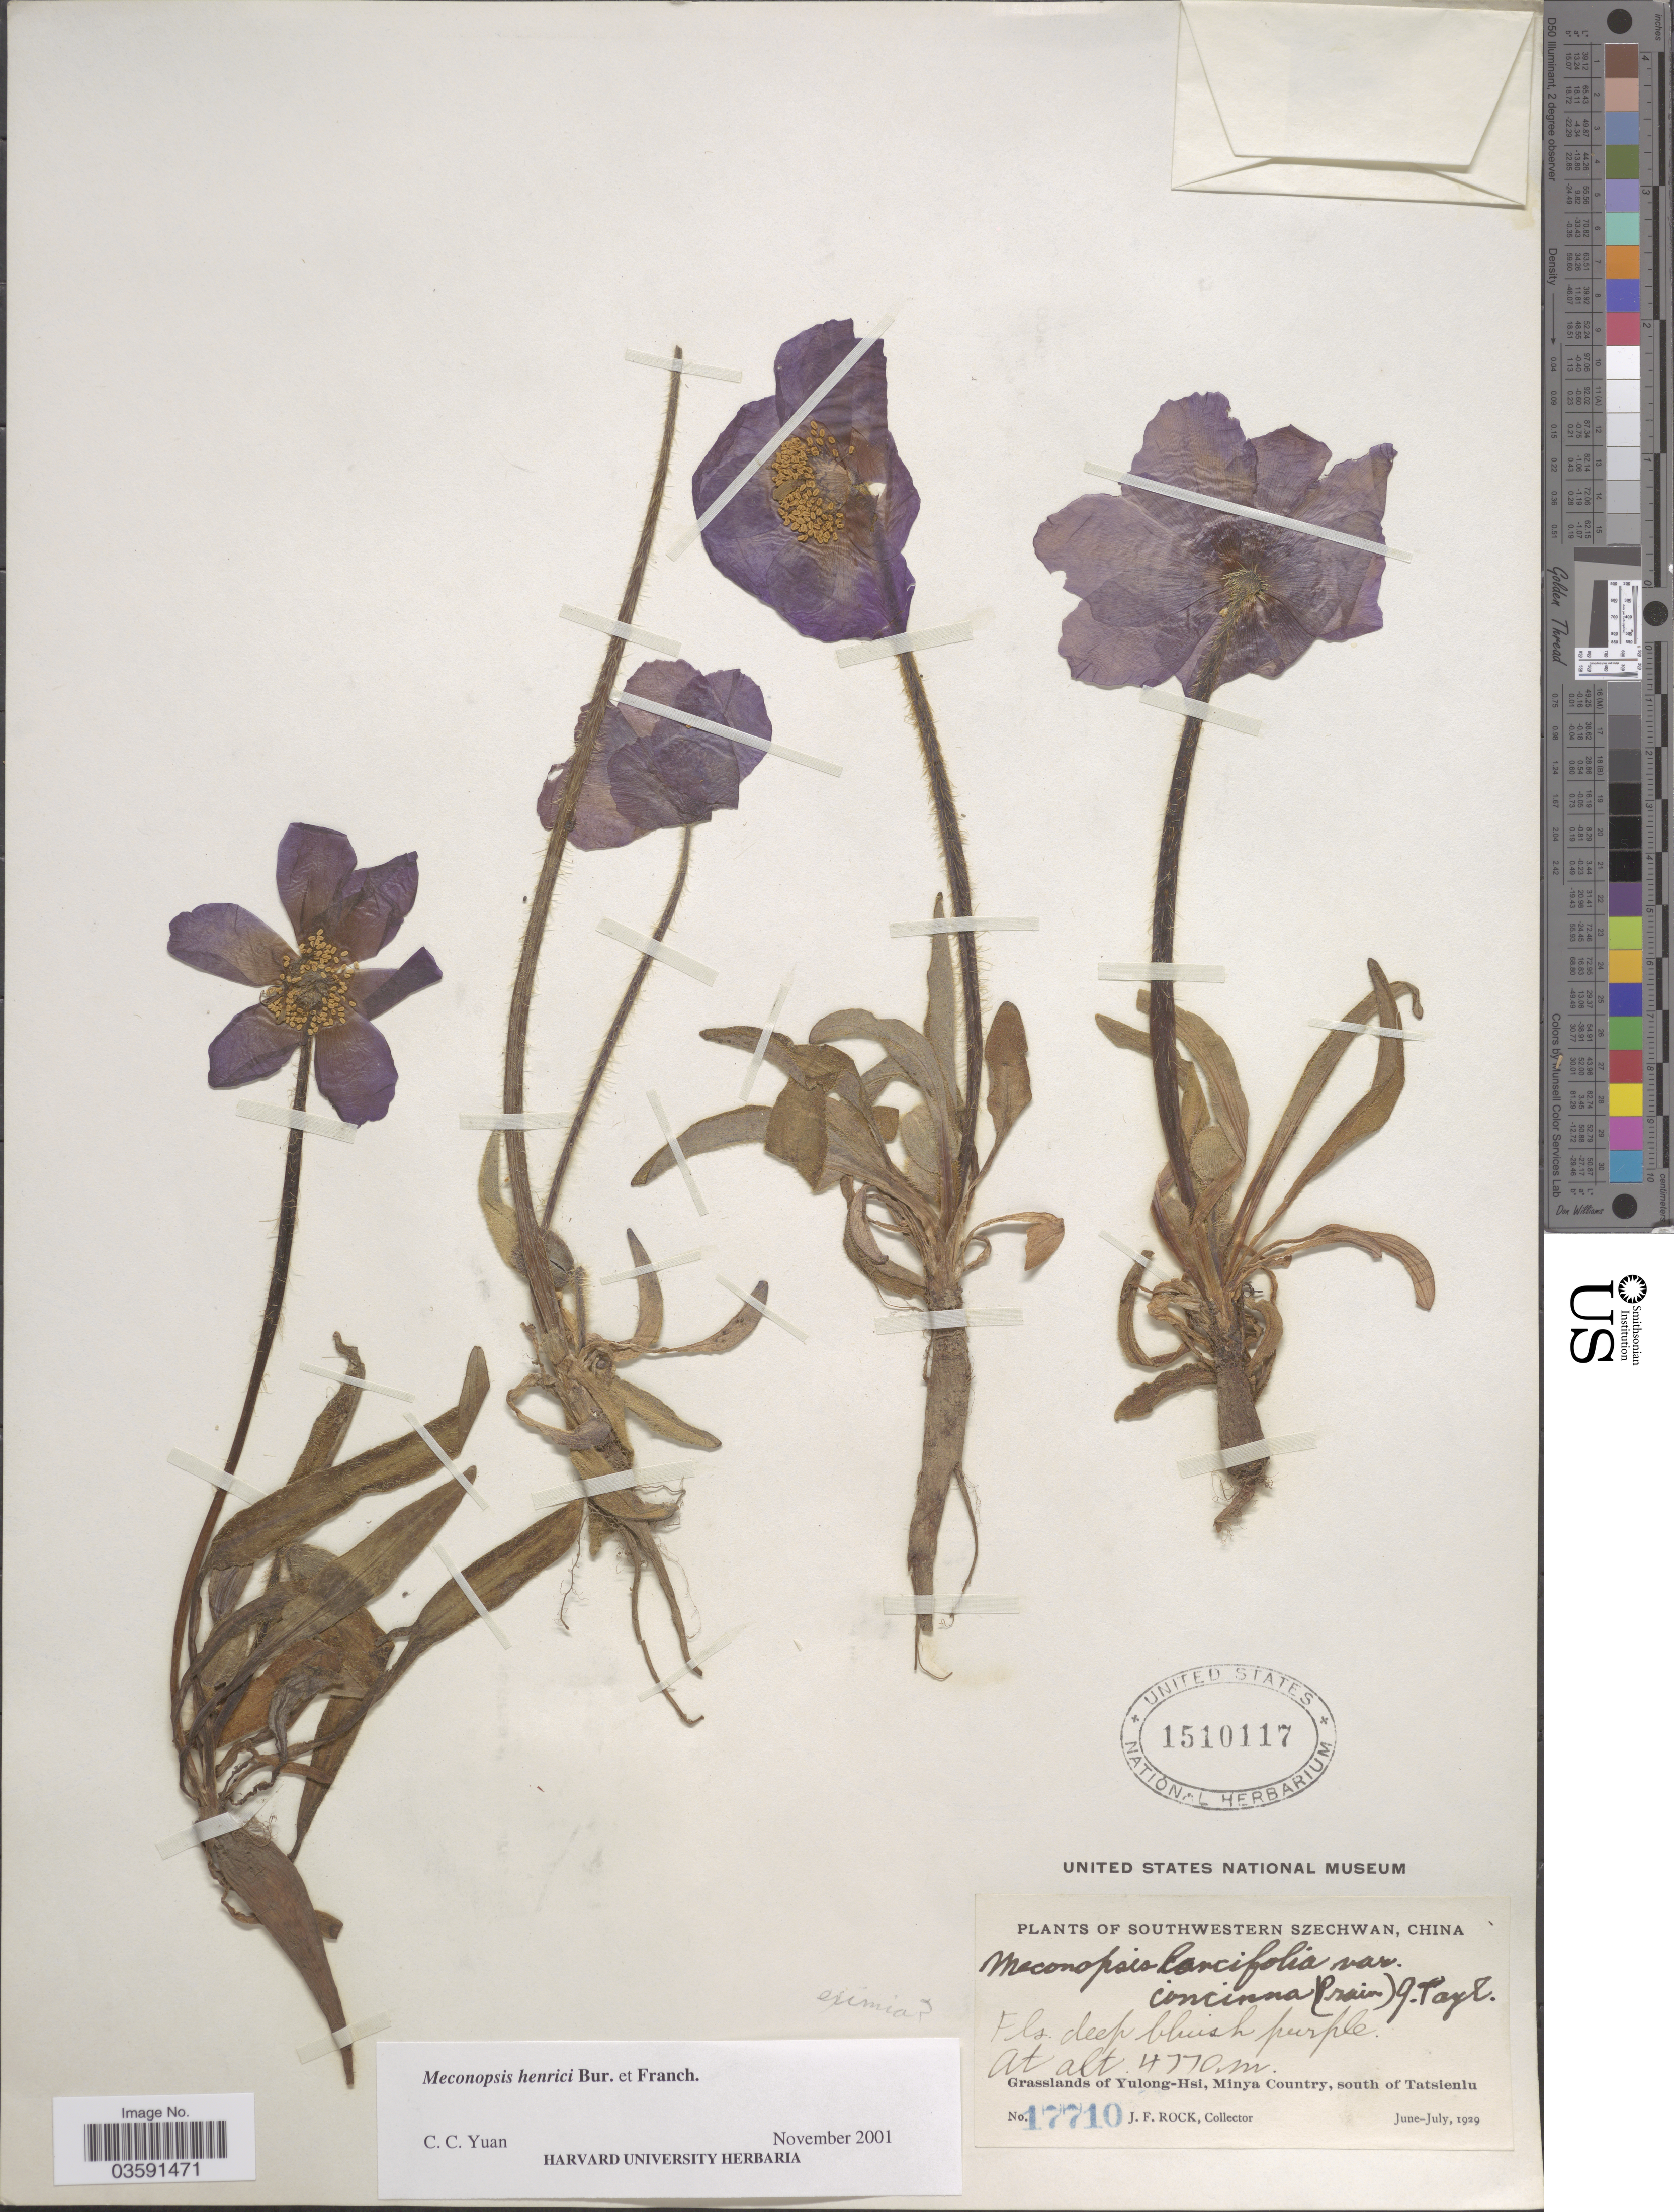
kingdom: Plantae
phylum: Tracheophyta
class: Magnoliopsida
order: Ranunculales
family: Papaveraceae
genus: Meconopsis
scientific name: Meconopsis henrici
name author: Bureau & Franch.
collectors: J. Rock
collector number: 17710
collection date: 1929-06/1929-07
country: China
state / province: Sichuan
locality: Southwestern Szechwan. Grasslands of Yulong-Hsi, Minya Country, south of Tatsienlu.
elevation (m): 4770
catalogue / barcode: US 1510117